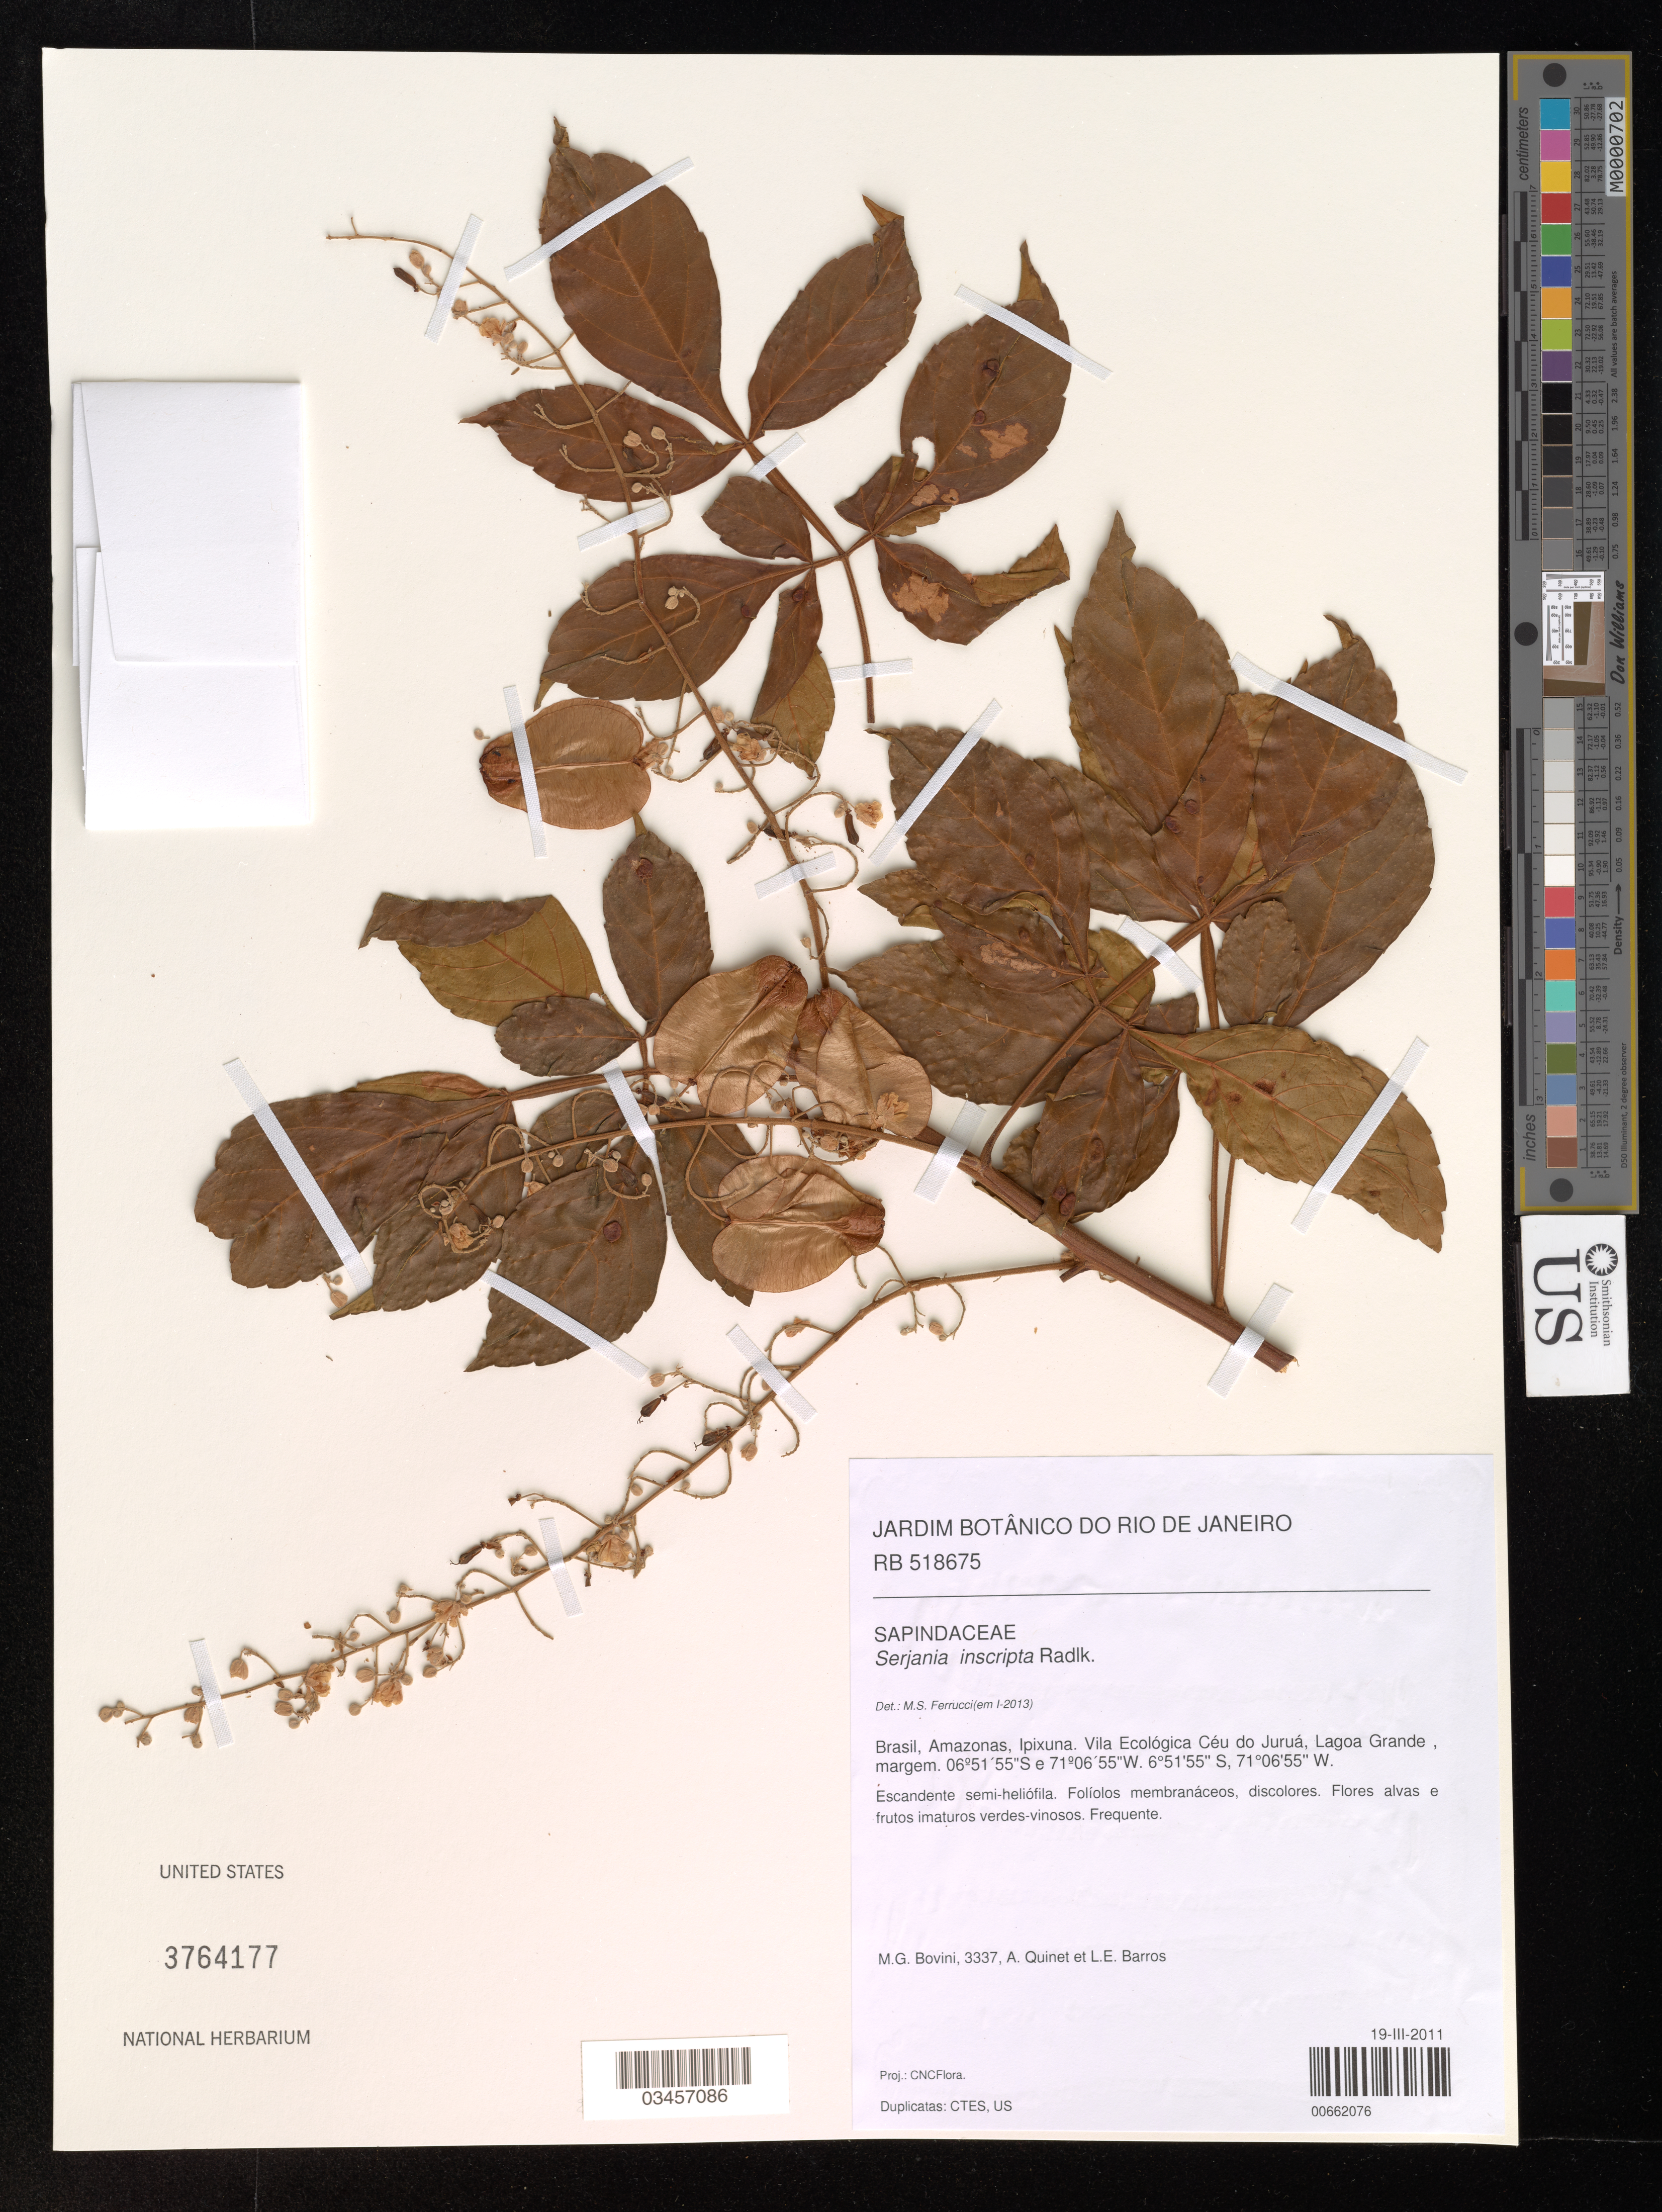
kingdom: Plantae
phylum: Tracheophyta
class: Magnoliopsida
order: Sapindales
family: Sapindaceae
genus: Serjania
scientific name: Serjania inscripta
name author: Radlk.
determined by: Ferrucci, María S.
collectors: M. G. Bovini, A. Quinet & L. Barros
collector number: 3337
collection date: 2011-03-19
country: Brazil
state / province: Amazonas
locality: Ipixuna. Vila Ecológica Céu do Juruá, Lagoa Grande margem.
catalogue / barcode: US 3764177